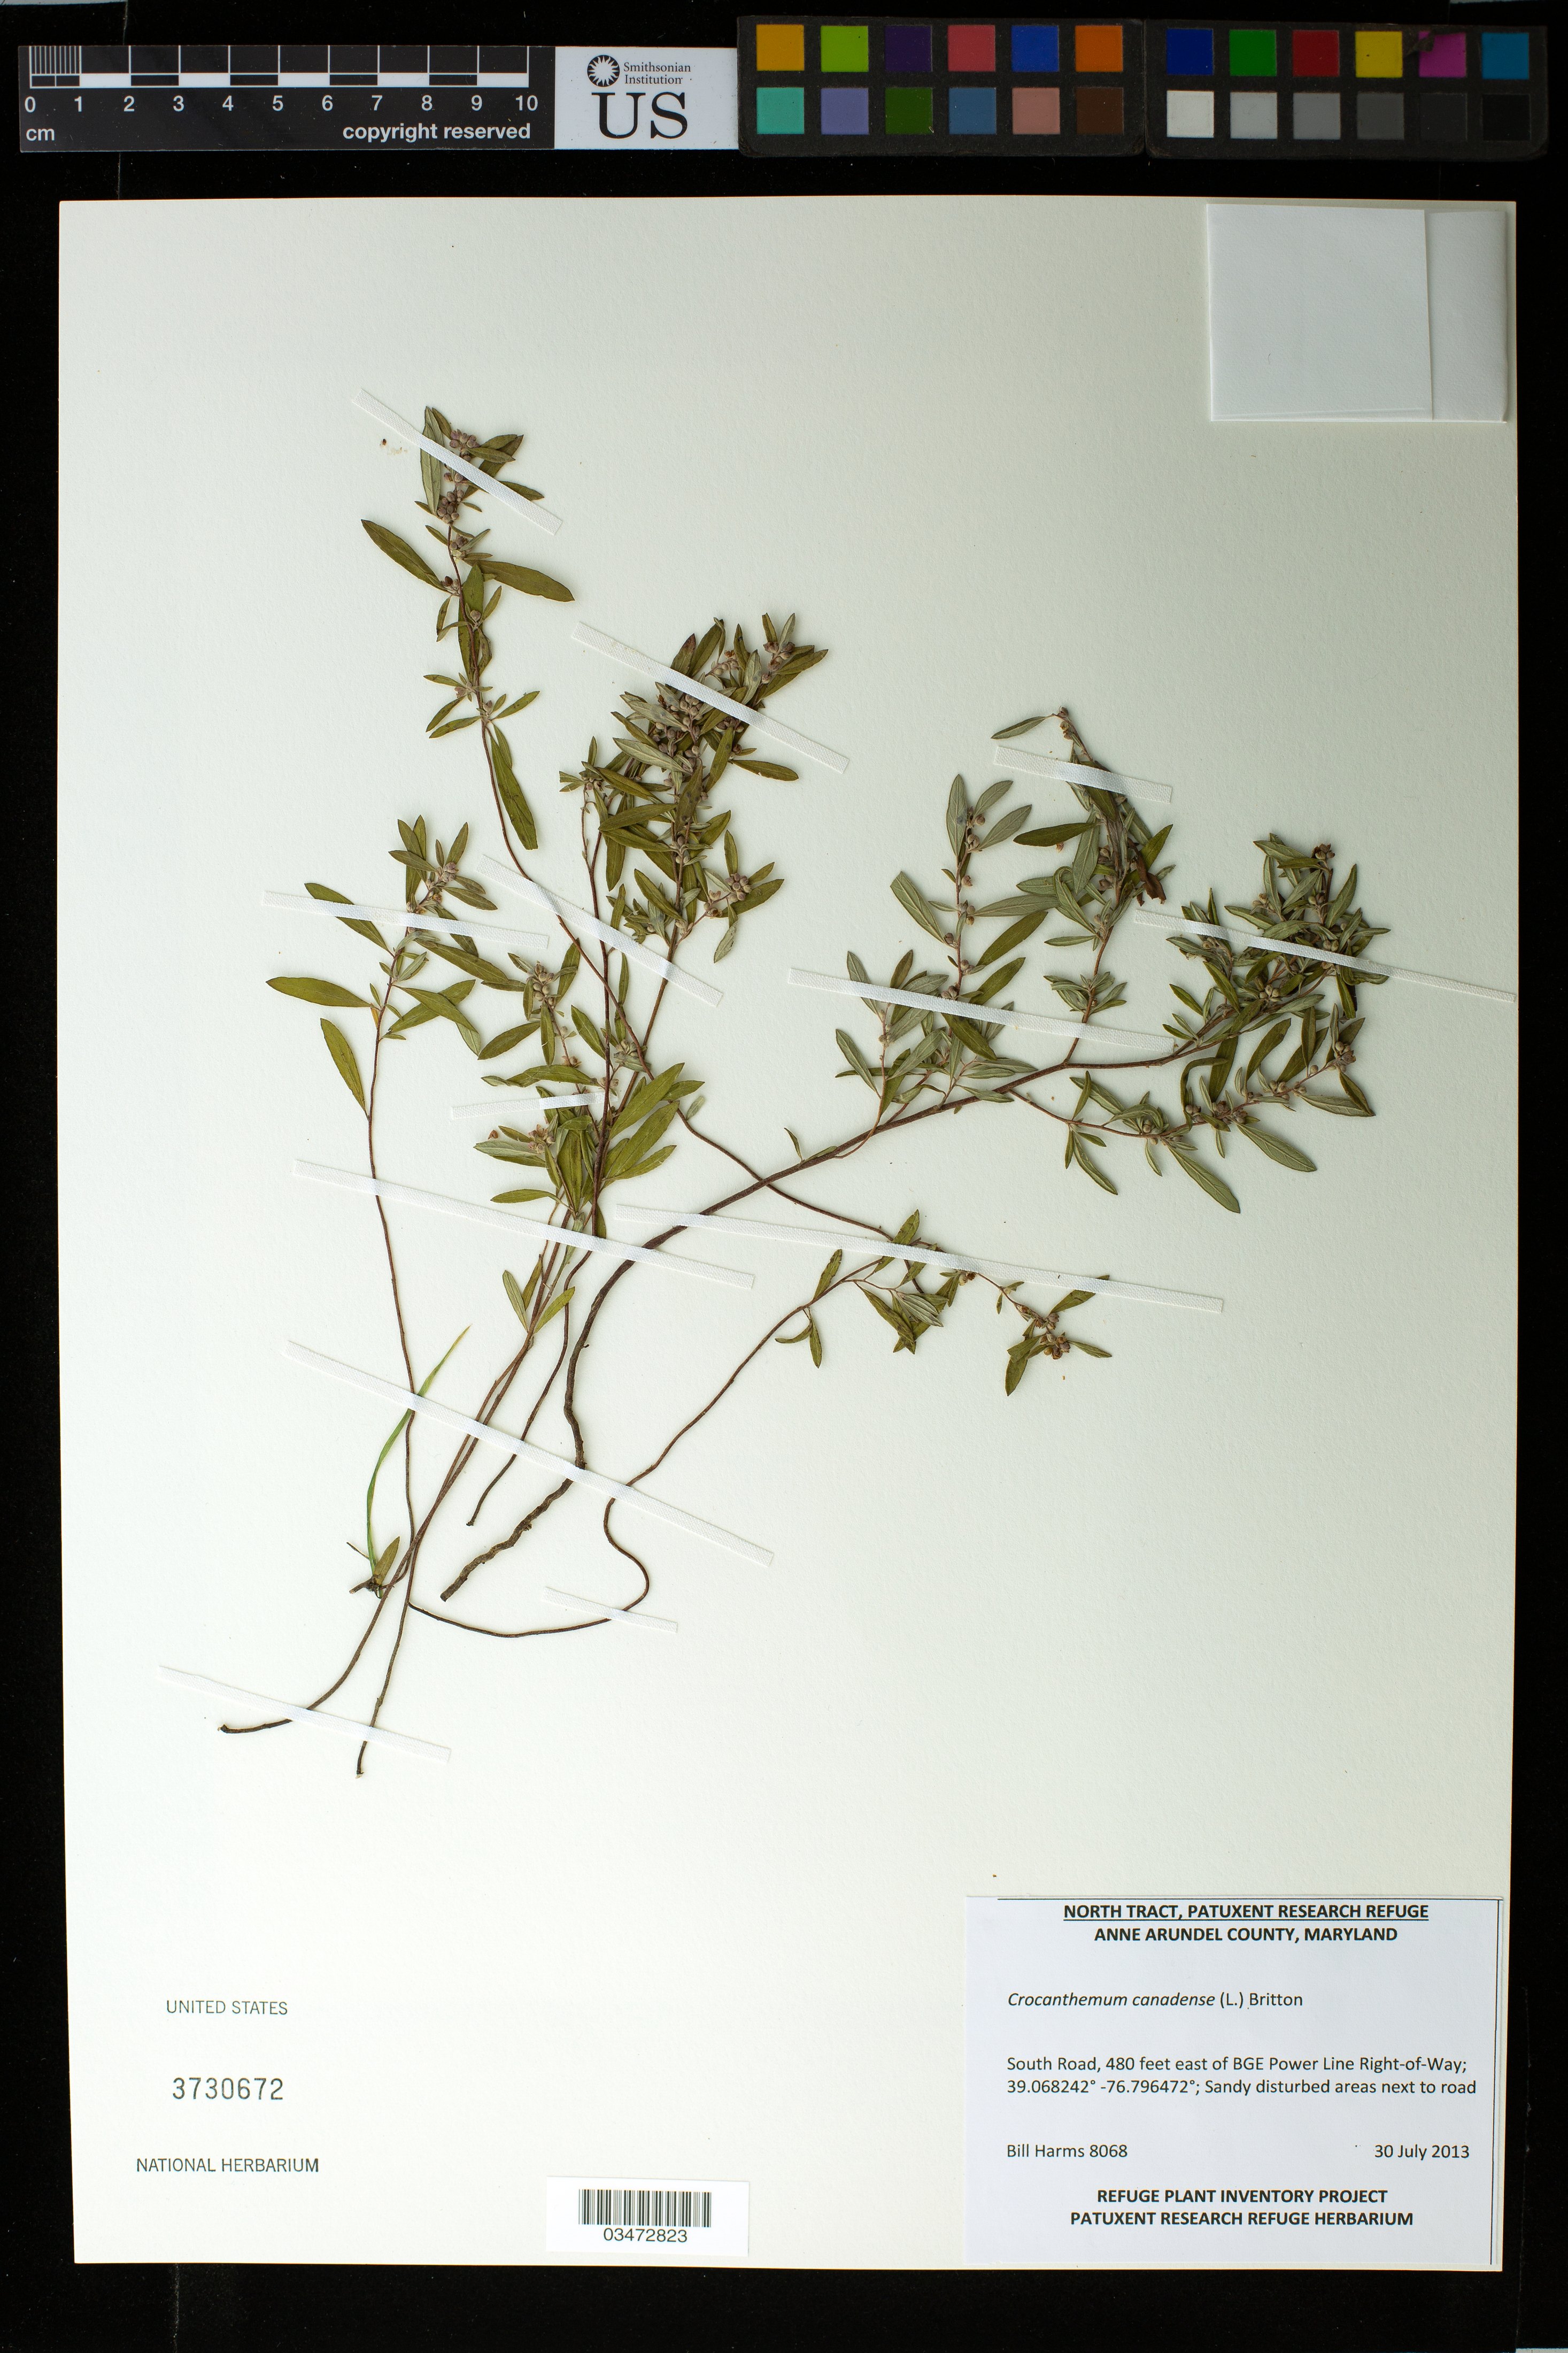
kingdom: Plantae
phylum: Tracheophyta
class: Magnoliopsida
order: Malvales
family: Cistaceae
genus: Crocanthemum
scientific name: Crocanthemum canadense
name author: (L.) Britton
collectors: B. Harms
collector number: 8068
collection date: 2013-07-30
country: United States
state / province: Maryland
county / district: Anne Arundel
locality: South Road, 480 feet east of BGE Power Line Right-of-Way; Sandy disturbed areas next to road.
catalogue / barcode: US 3730672